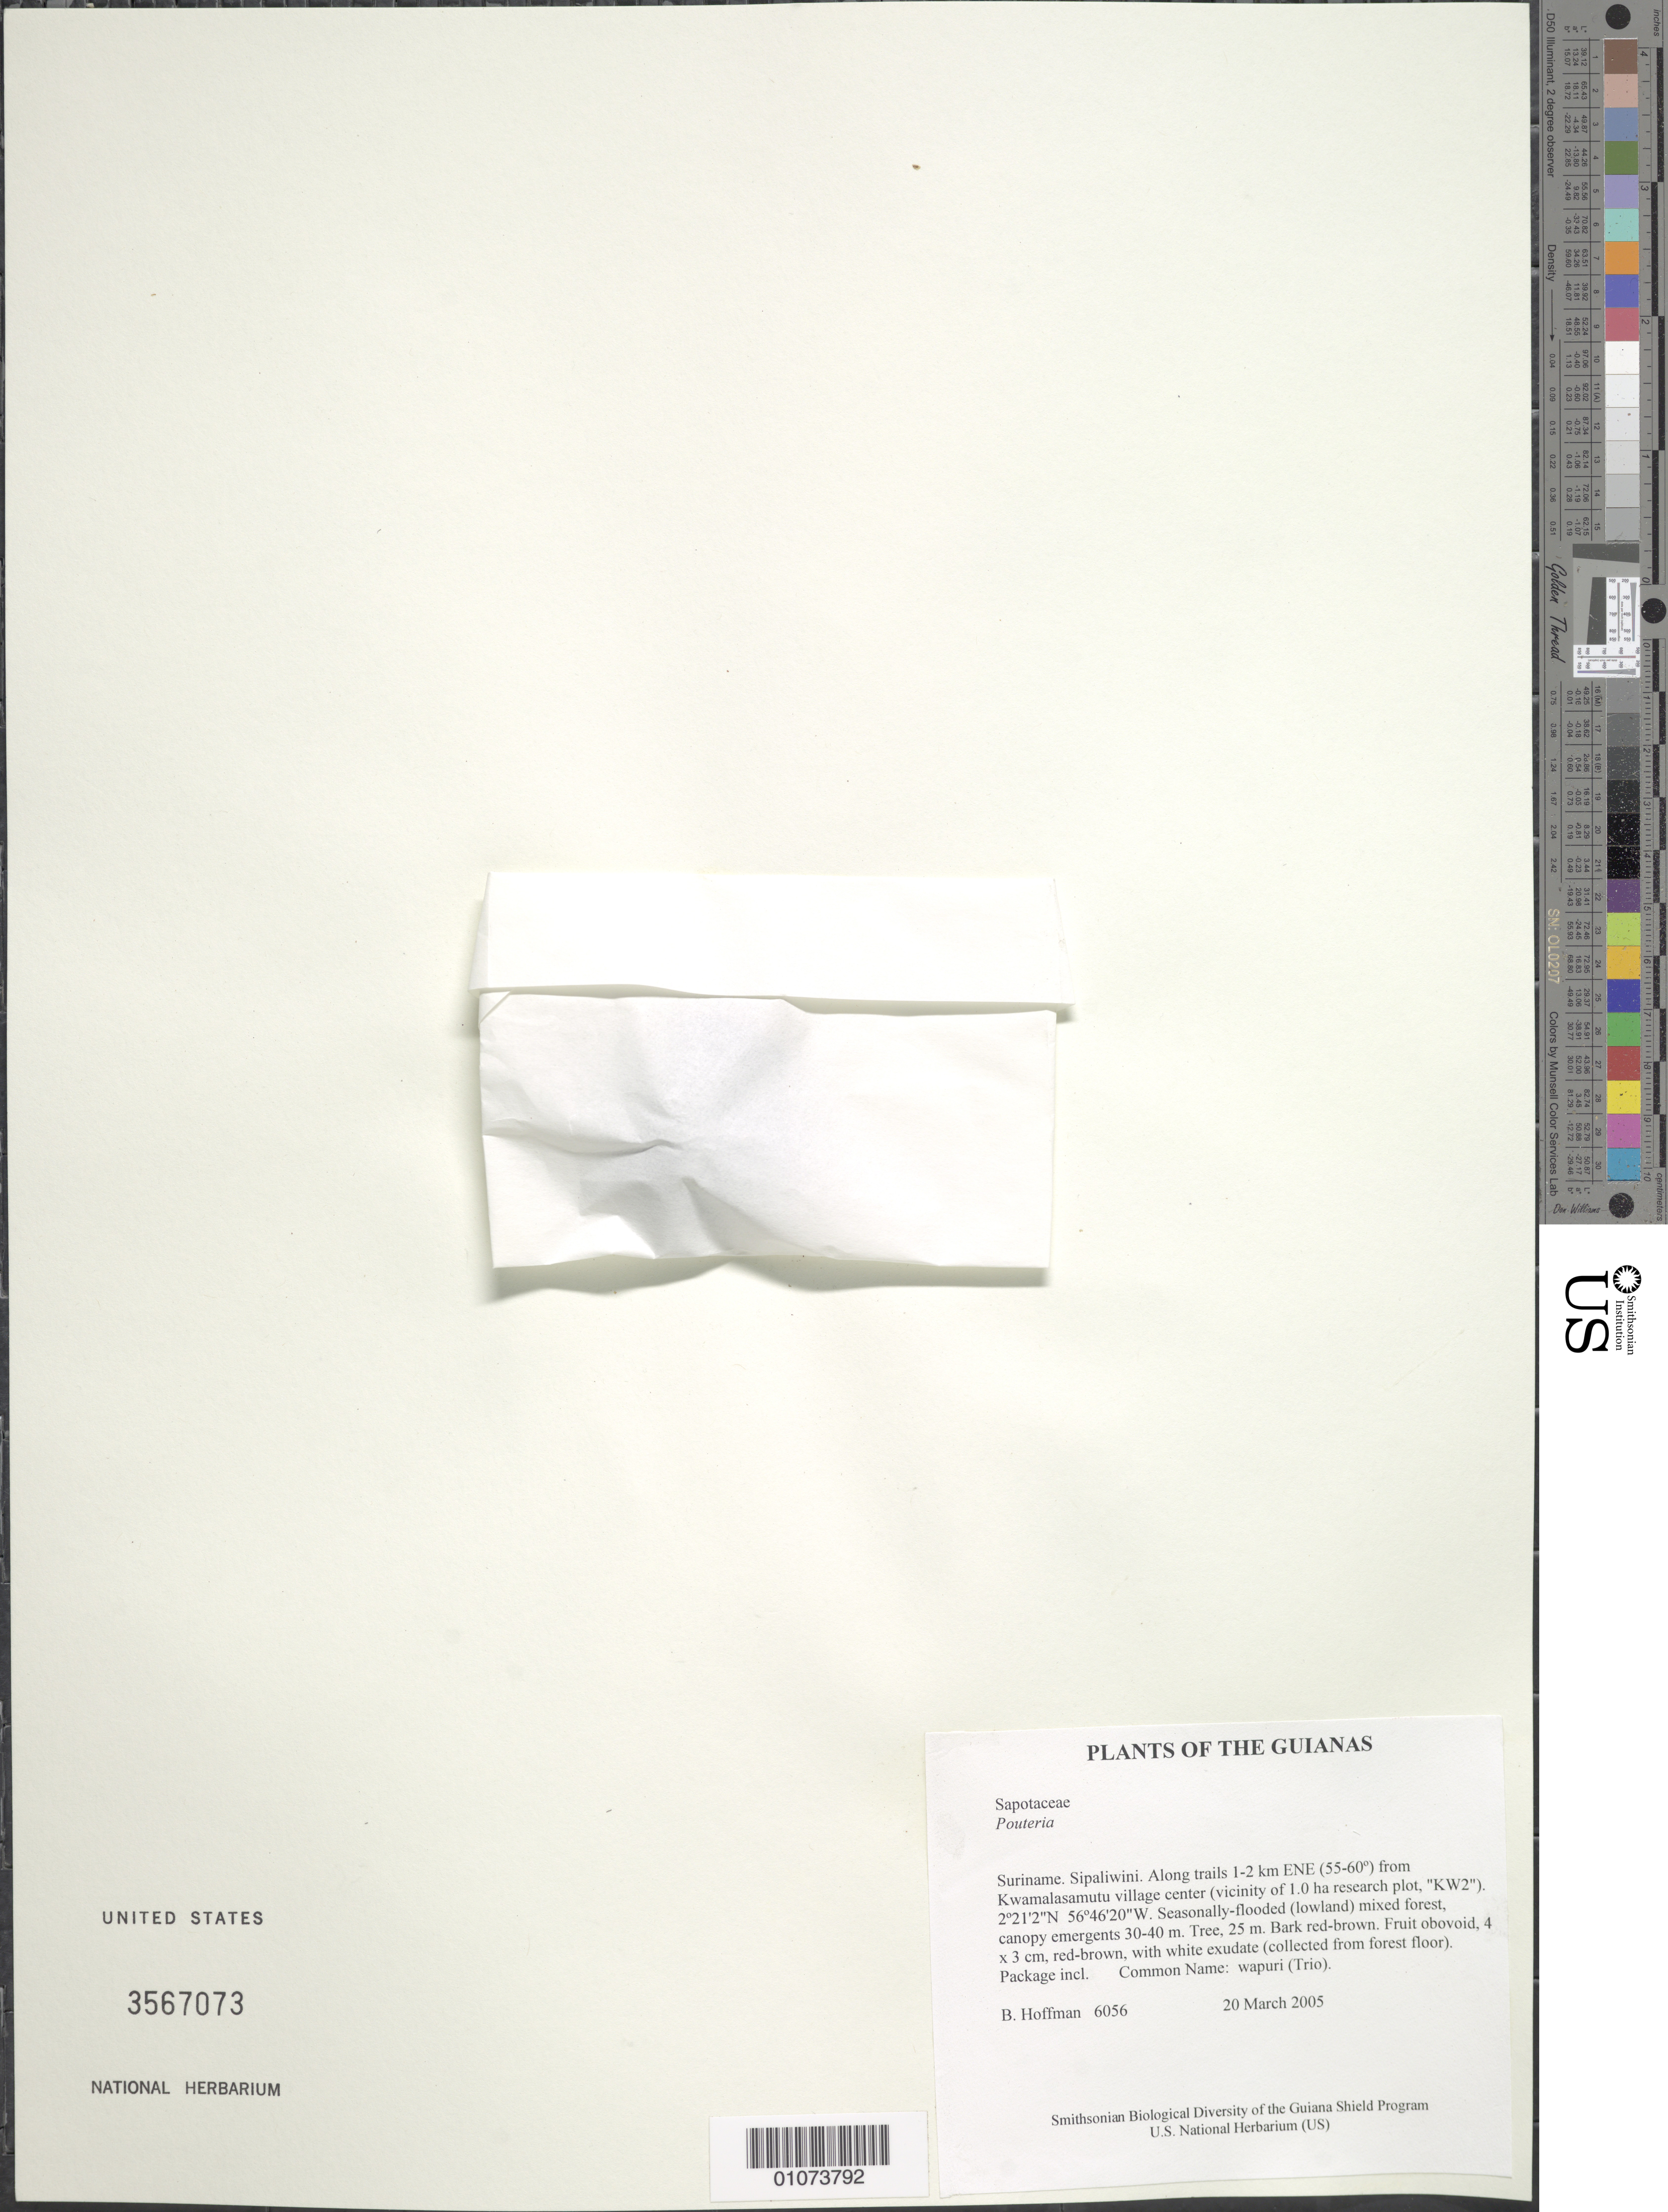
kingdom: Plantae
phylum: Tracheophyta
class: Magnoliopsida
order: Ericales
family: Sapotaceae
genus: Pouteria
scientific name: Pouteria sp.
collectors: B. Hoffman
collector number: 6056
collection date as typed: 20 March 2005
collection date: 2005-03-20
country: Suriname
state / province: Sipaliwini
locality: Along trails 1-2 km ENE (55-60º) from Kwamalasamutu village center (vicinity of 1.0 ha research plot, "KW2")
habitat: Seasonally-flooded (lowland) mixed forest, canopy emergents 30-40 m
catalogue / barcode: US 3567073